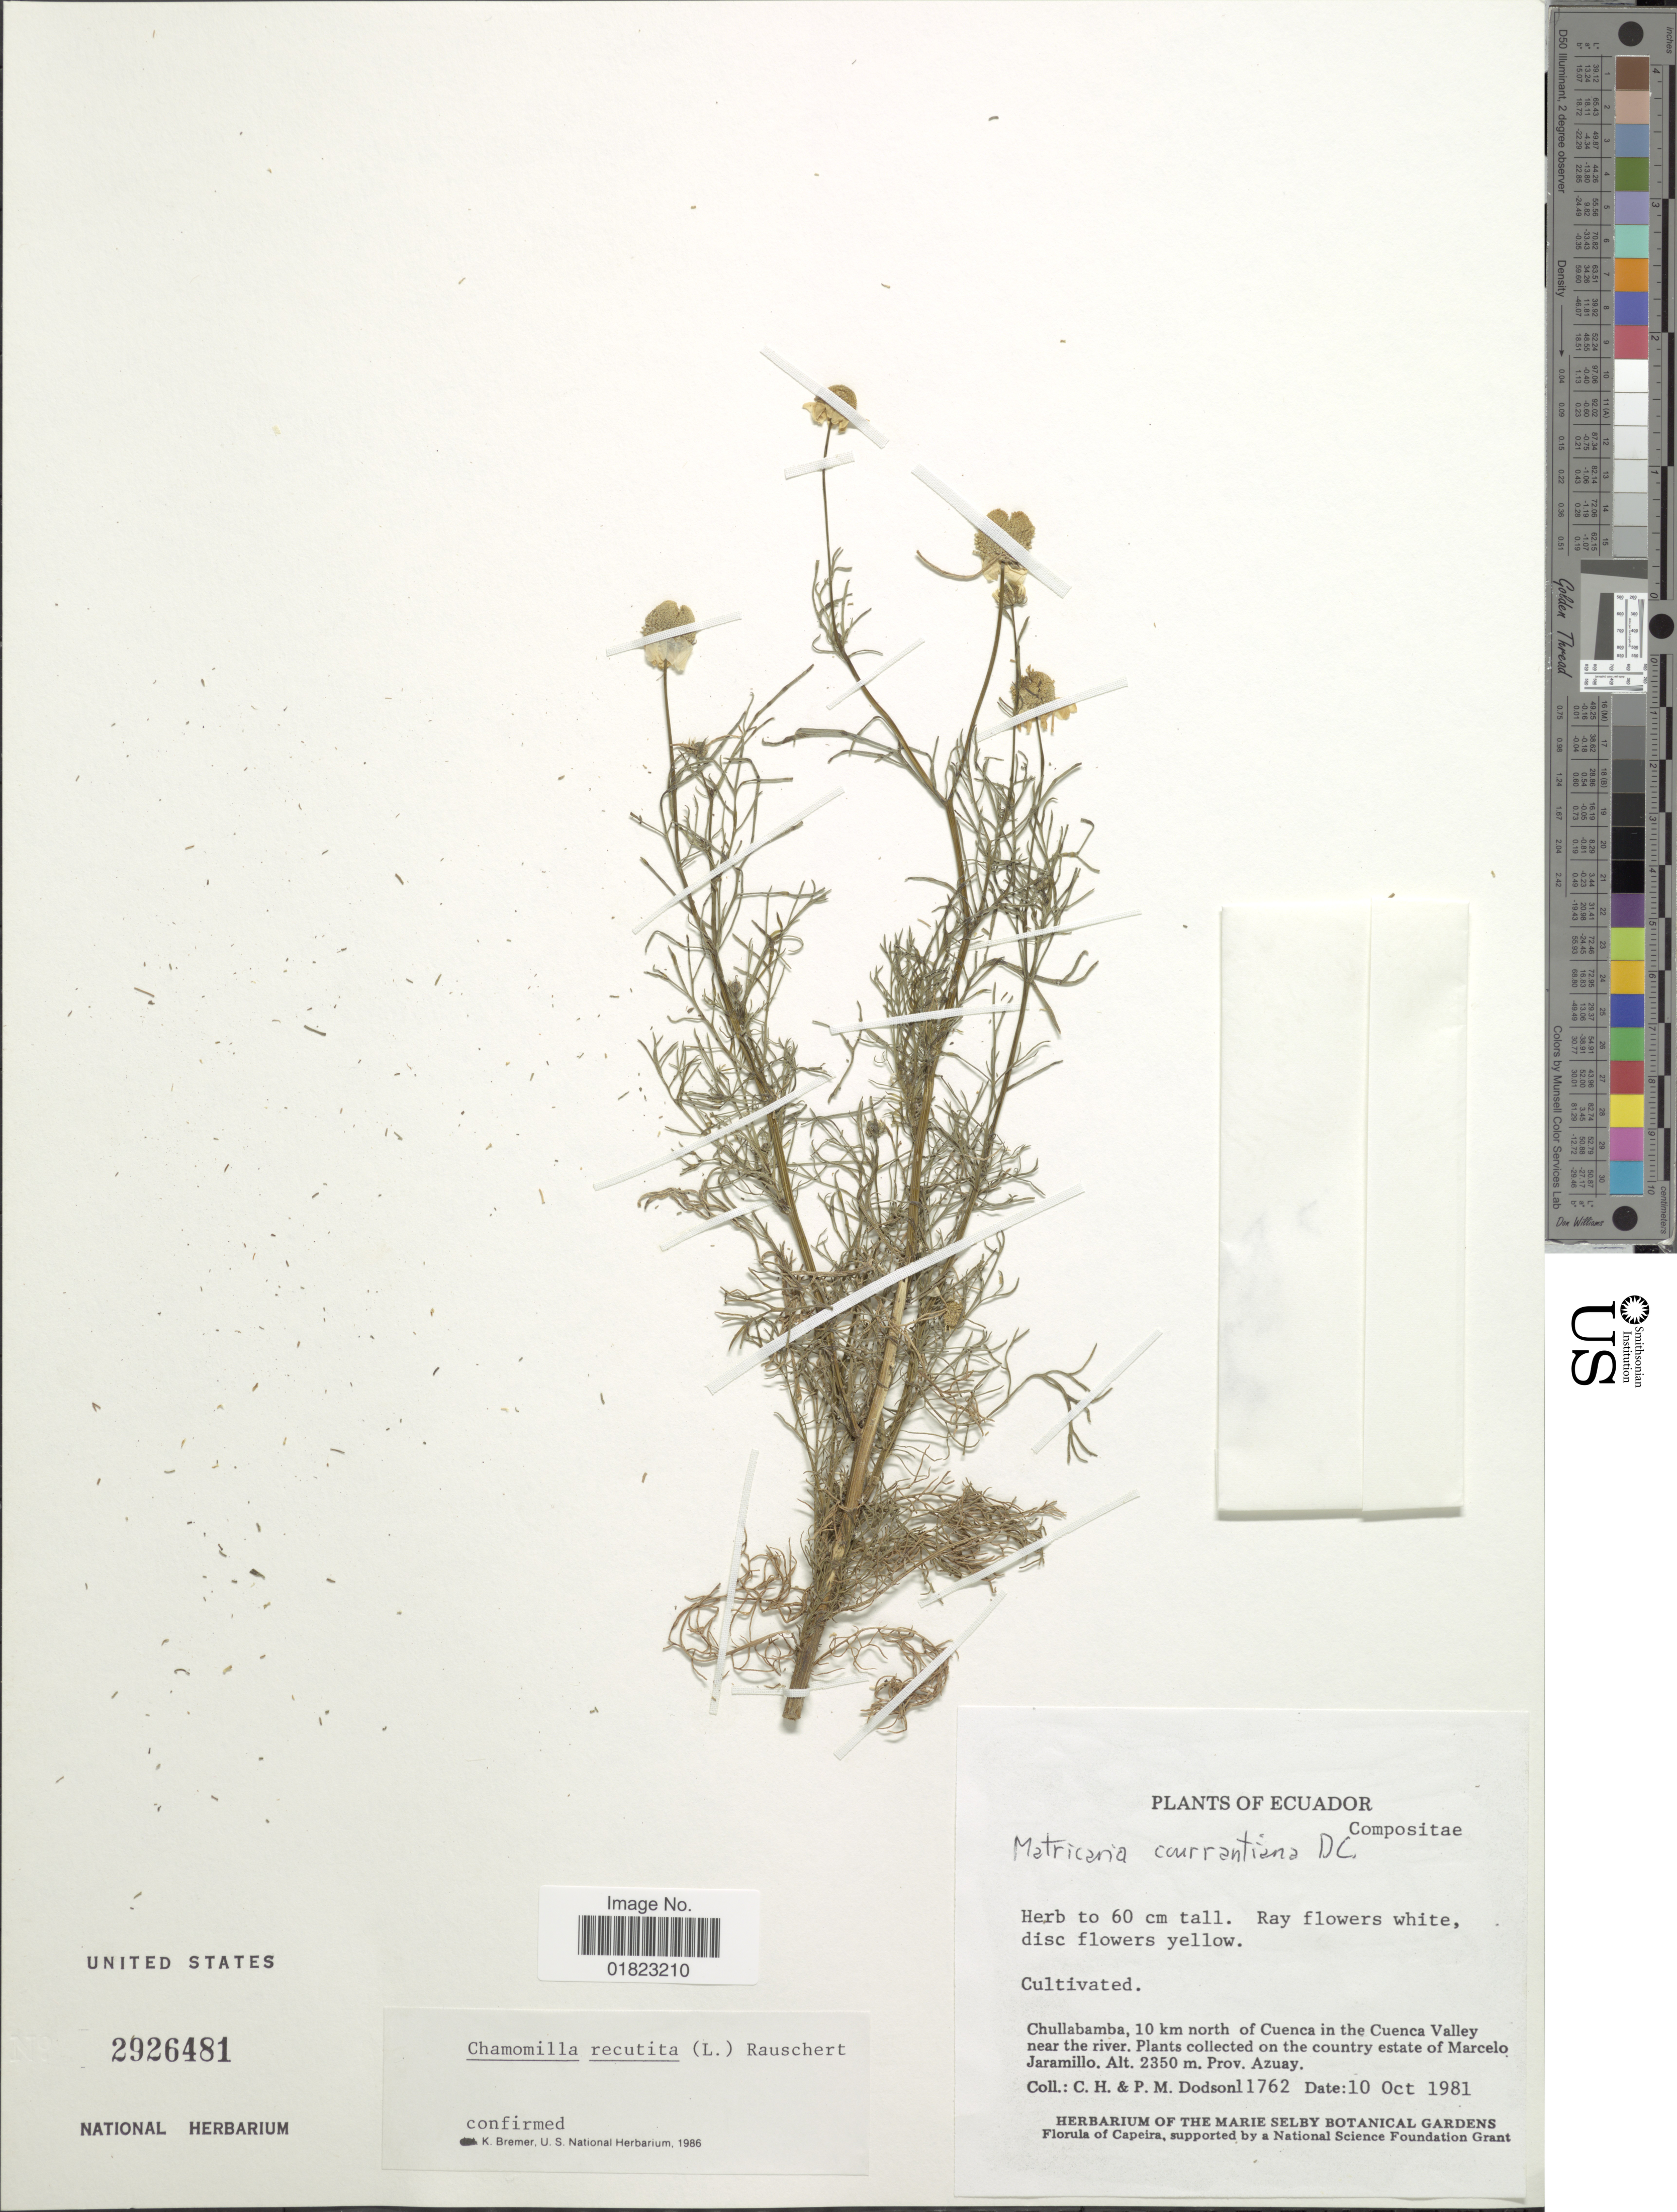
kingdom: Plantae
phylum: Tracheophyta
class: Magnoliopsida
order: Asterales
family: Asteraceae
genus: Matricaria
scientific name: Matricaria recutita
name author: L.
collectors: C. H. Dodson & P. M. Dodson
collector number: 1762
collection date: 1981-10-10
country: Ecuador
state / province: Azuay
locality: Chullabamba, 10 km north of Cuenca in the Cuenca Valley near the river. Plants collected on the country side estate of Marcelo Jaramillo.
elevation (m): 2350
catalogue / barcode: US 2926481